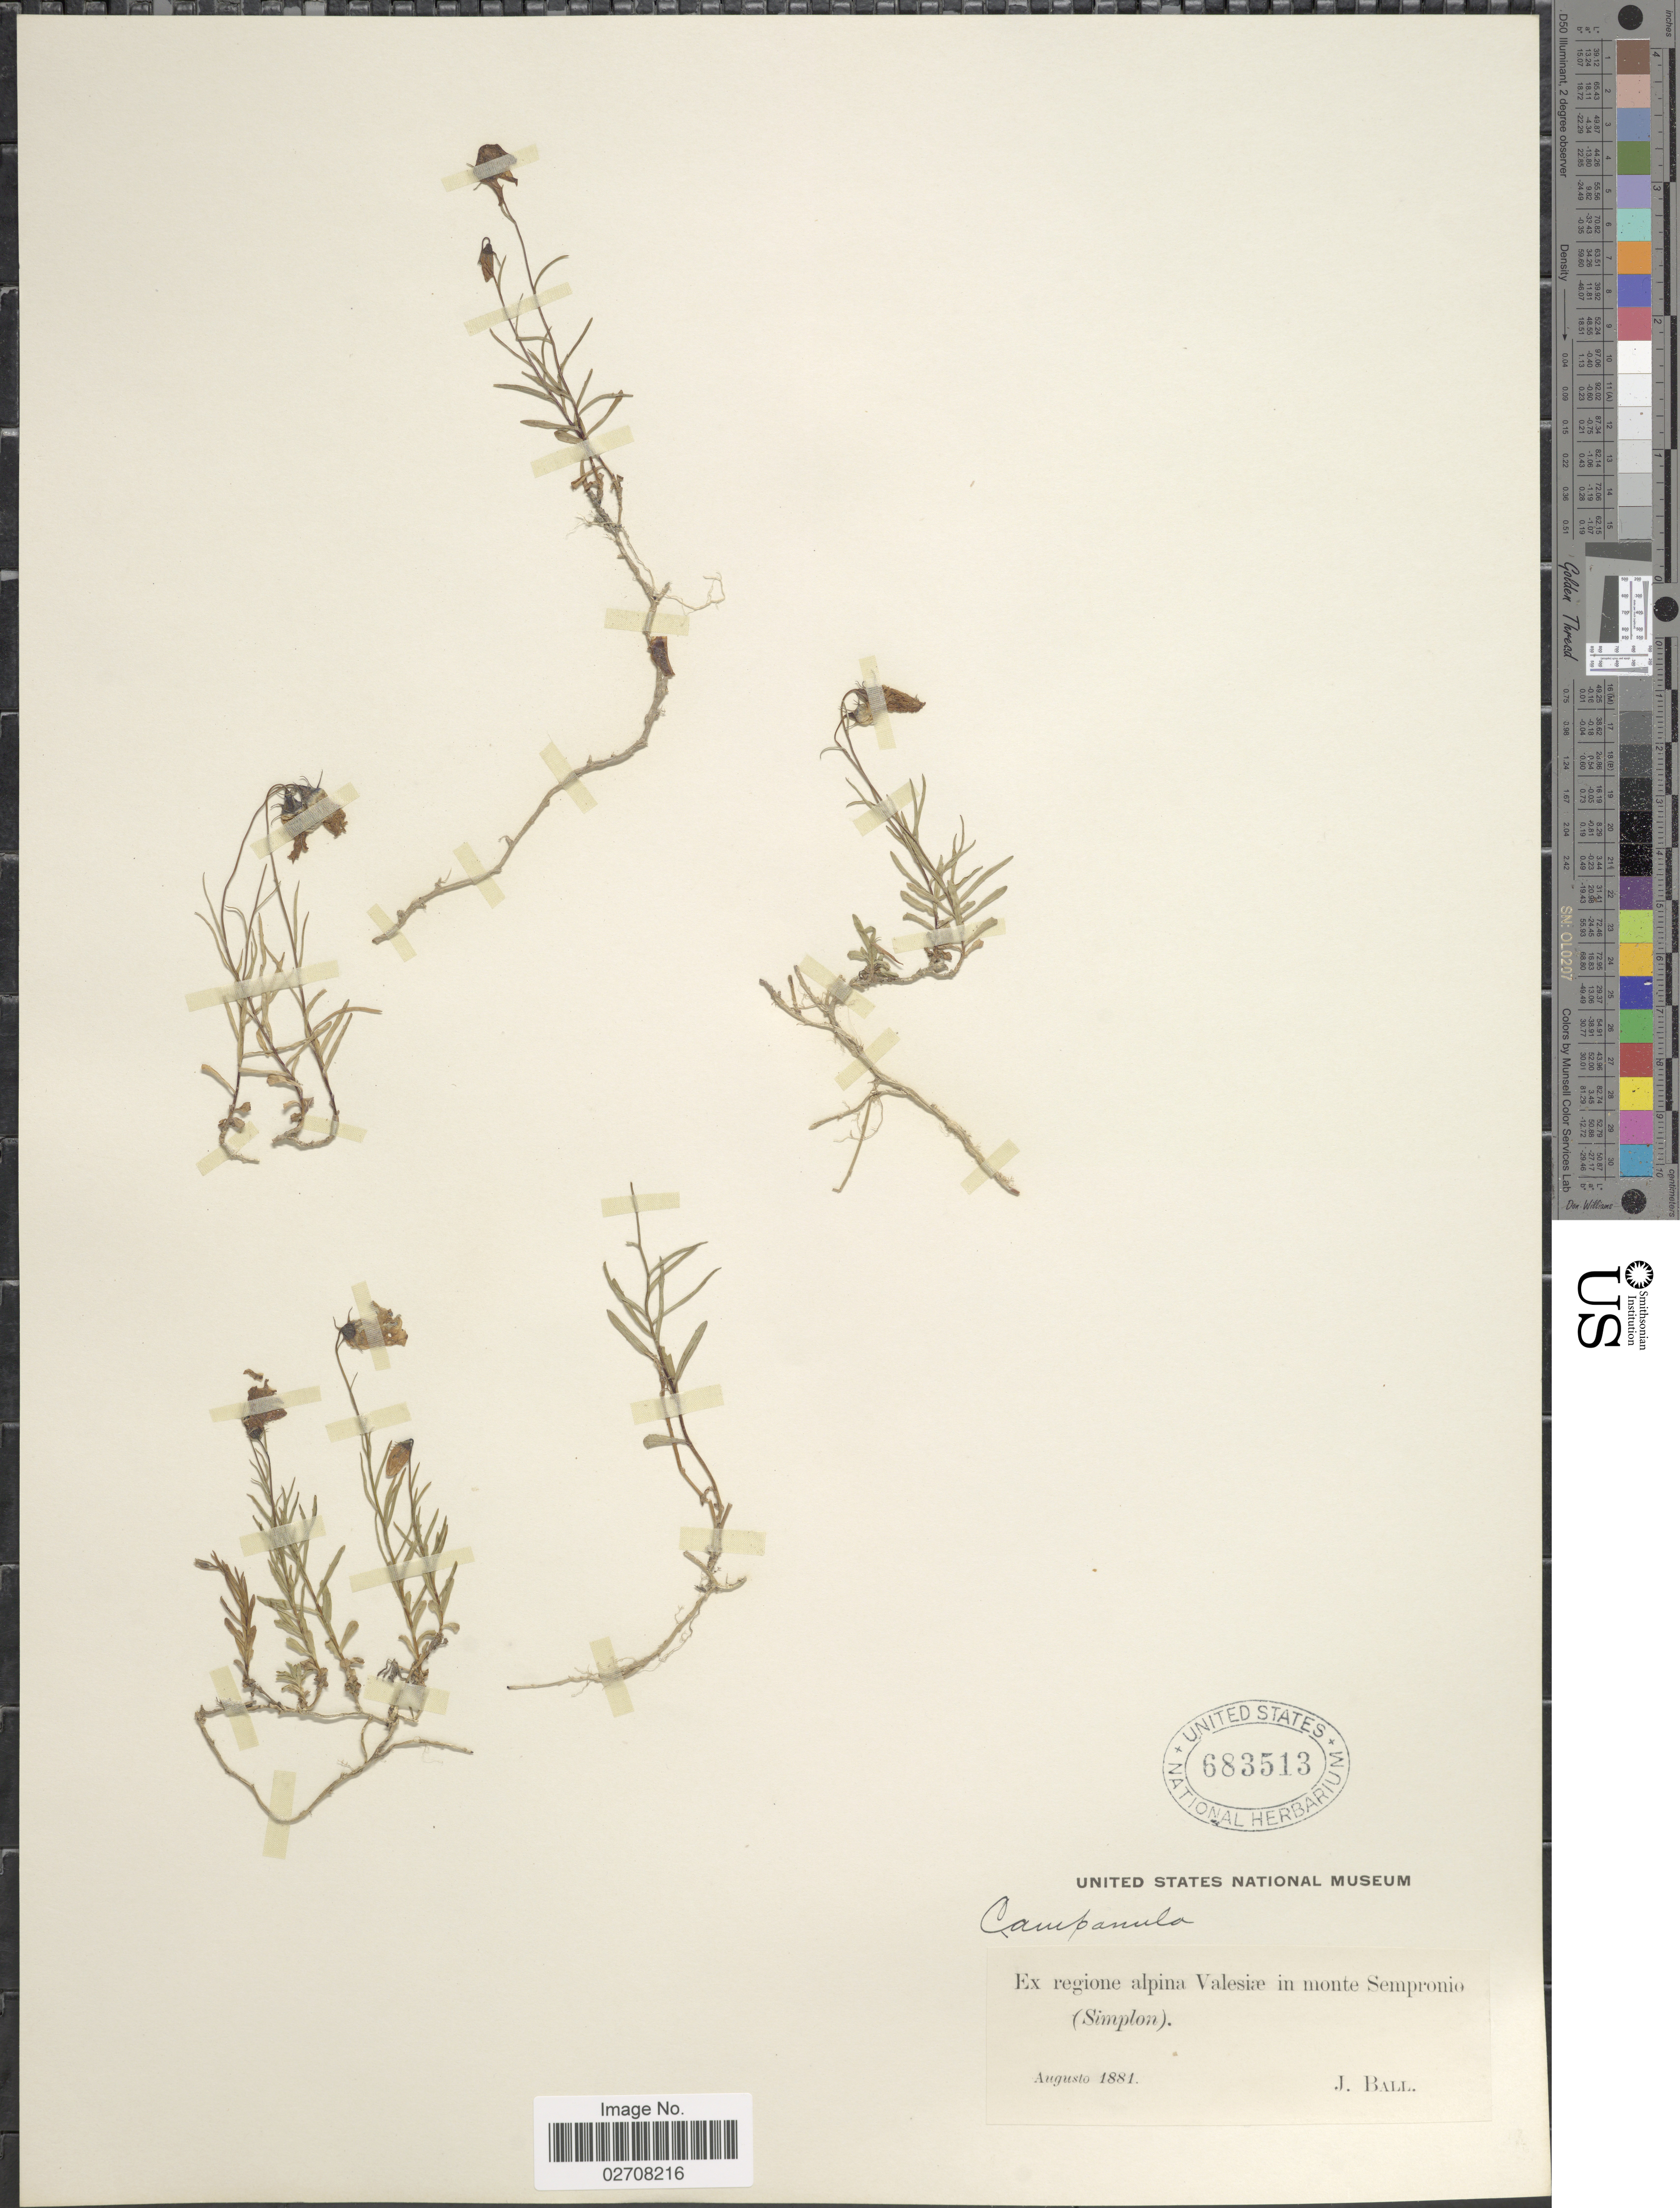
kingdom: Plantae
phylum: Tracheophyta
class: Magnoliopsida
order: Asterales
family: Campanulaceae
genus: Campanula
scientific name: Campanula sp.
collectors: J. Ball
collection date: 1881-08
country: Switzerland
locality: Regione alpina Valesiae in monte Sempronio (Simplon)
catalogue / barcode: US 683513